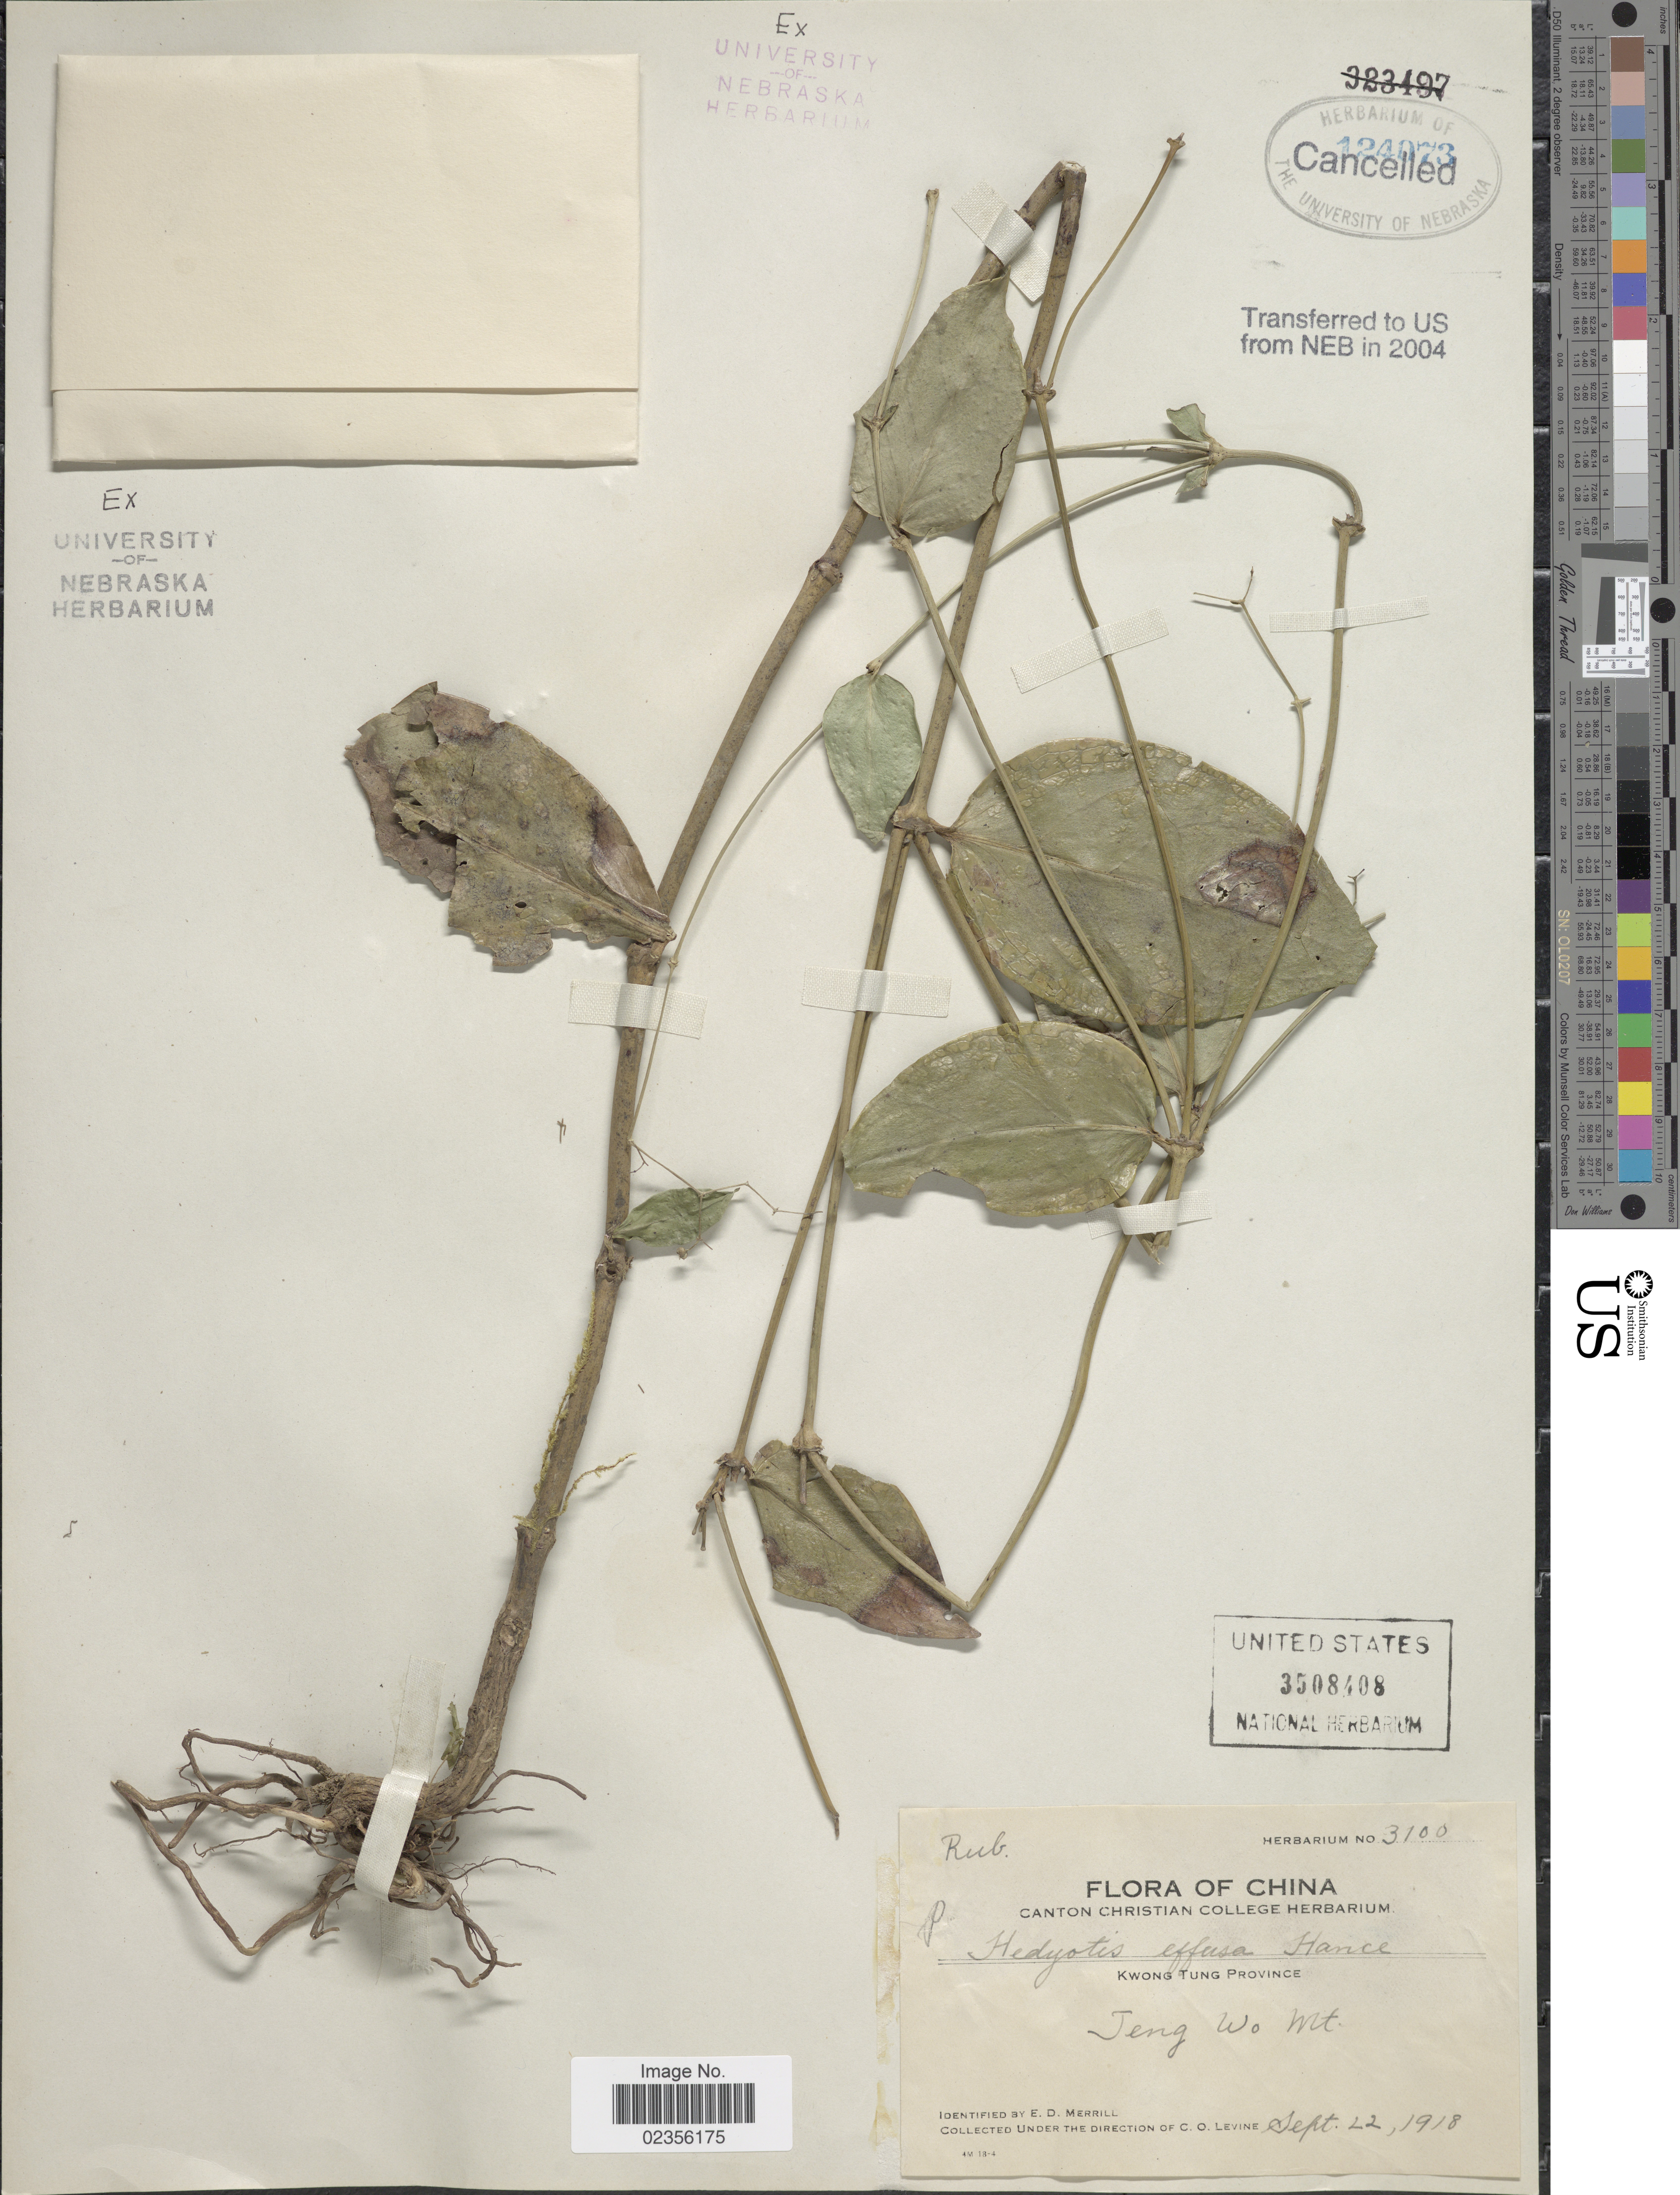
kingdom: Plantae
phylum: Tracheophyta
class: Magnoliopsida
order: Gentianales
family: Rubiaceae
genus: Hedyotis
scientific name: Hedyotis effusa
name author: Hance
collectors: C. O. Levine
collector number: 3100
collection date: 1918-09-22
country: China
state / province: Guangdong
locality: Kwong Tung Province. Teng Wo Mt.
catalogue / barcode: US 3508408